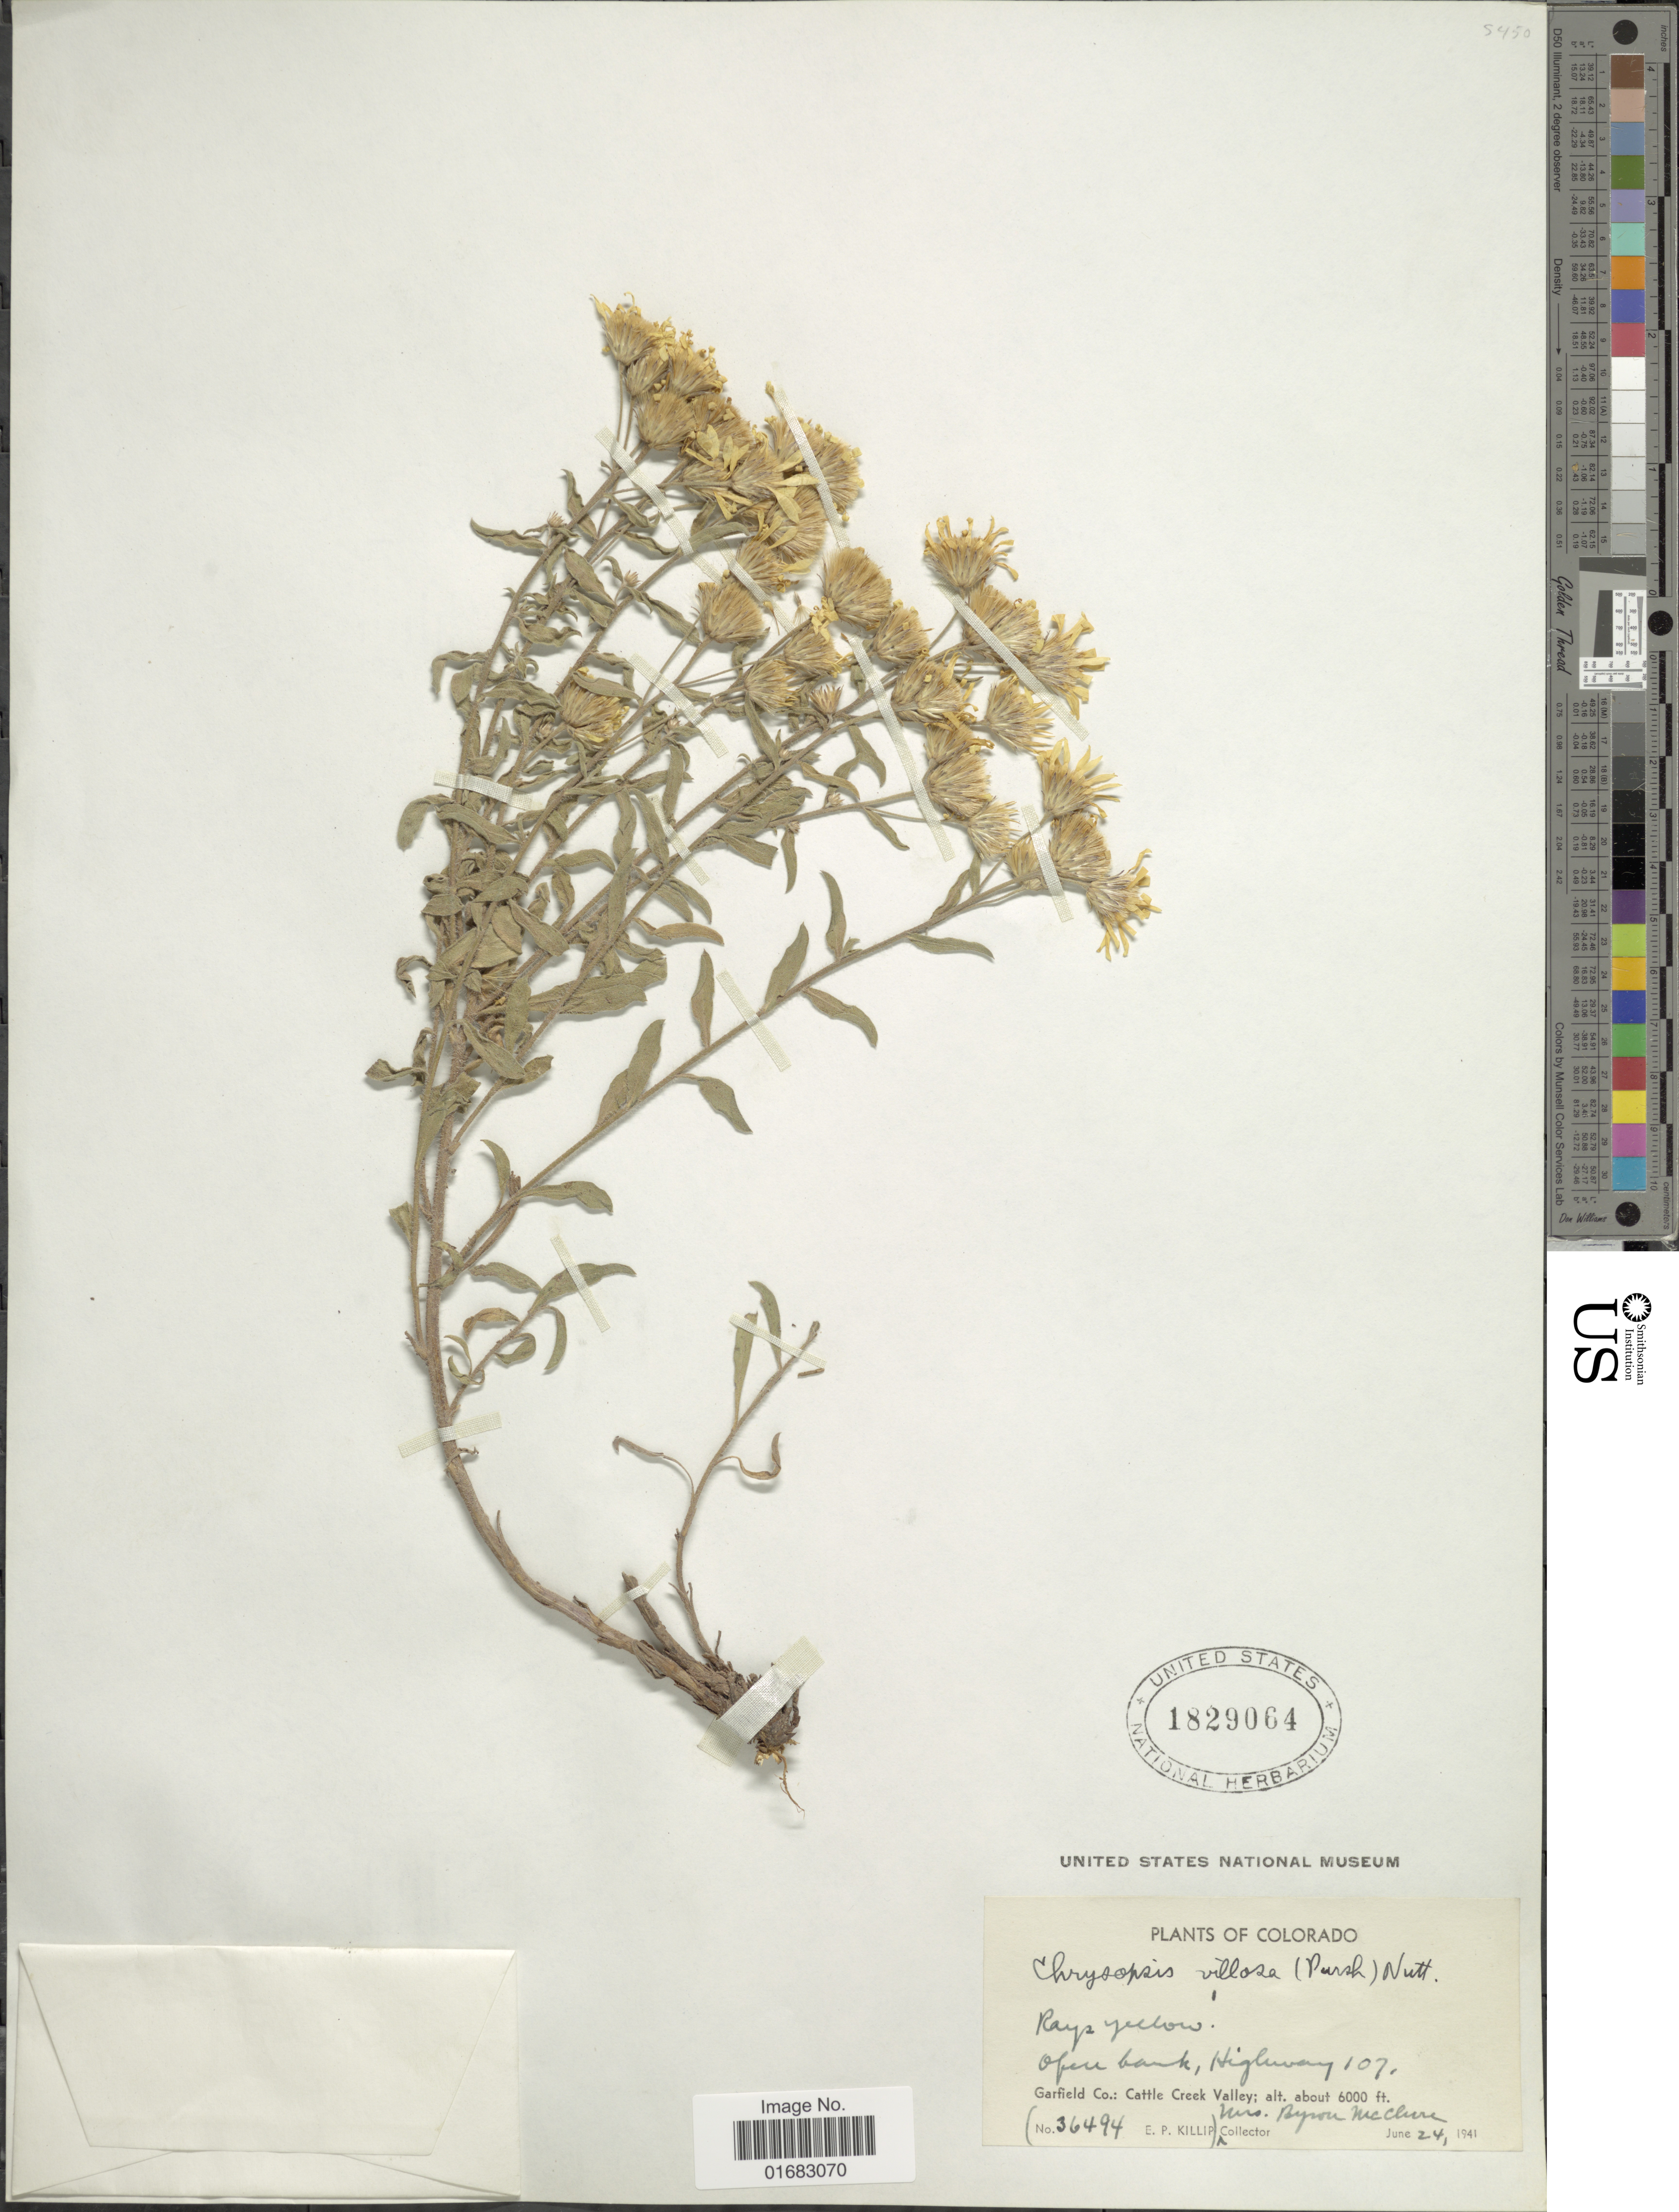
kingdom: Plantae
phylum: Tracheophyta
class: Magnoliopsida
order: Asterales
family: Asteraceae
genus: Heterotheca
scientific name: Heterotheca villosa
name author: (Pursh) Shinners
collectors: E. P. Killip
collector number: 36494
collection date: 1941-06-24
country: United States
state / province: Colorado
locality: Colorado. Open bank, Highway 107. Garfield Co,: Cattle Creek Valley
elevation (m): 1829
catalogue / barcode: US 1829064